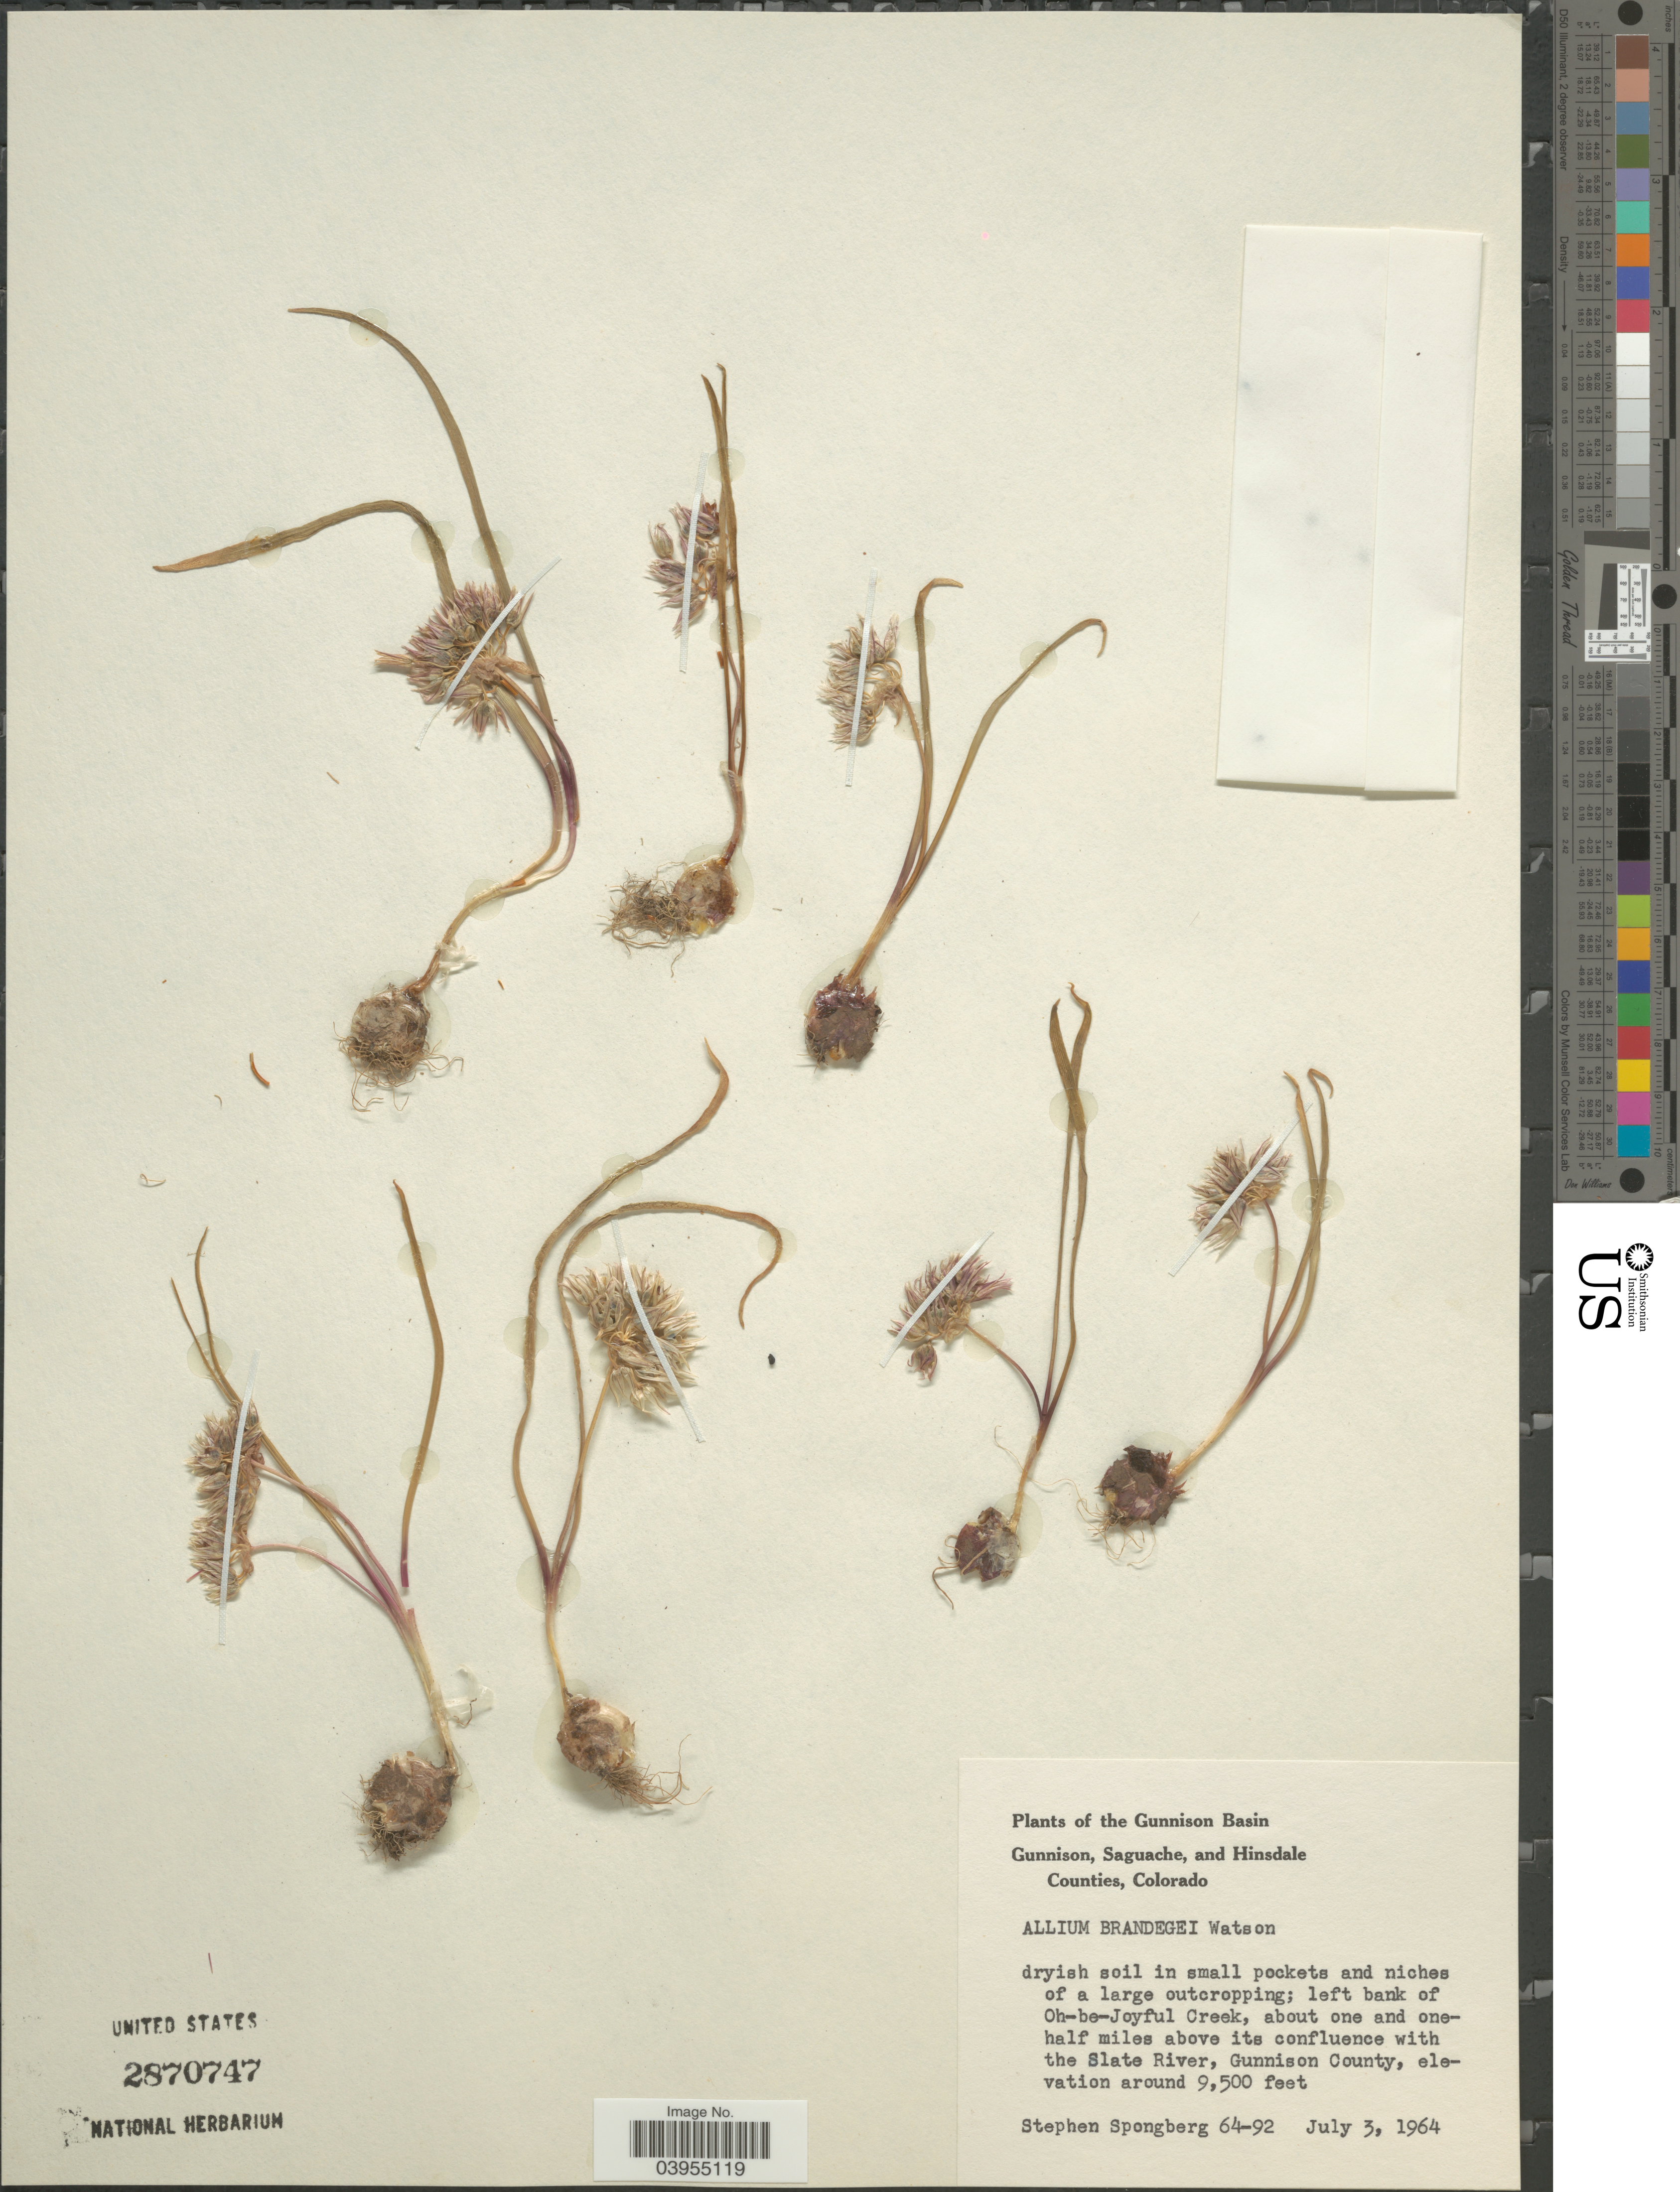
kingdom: Plantae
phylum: Tracheophyta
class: Liliopsida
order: Asparagales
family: Amaryllidaceae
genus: Allium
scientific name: Allium brandegeei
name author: S. Watson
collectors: S. A.Spongberg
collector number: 64-92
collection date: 1964-07-03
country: United States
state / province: Colorado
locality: The Gunnison Basin. Left bank of Oh-be-Joyful Creek, about one and onehalf miles above its confluence with the Slate River, Gunnison County.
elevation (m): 2896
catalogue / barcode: US 2870747